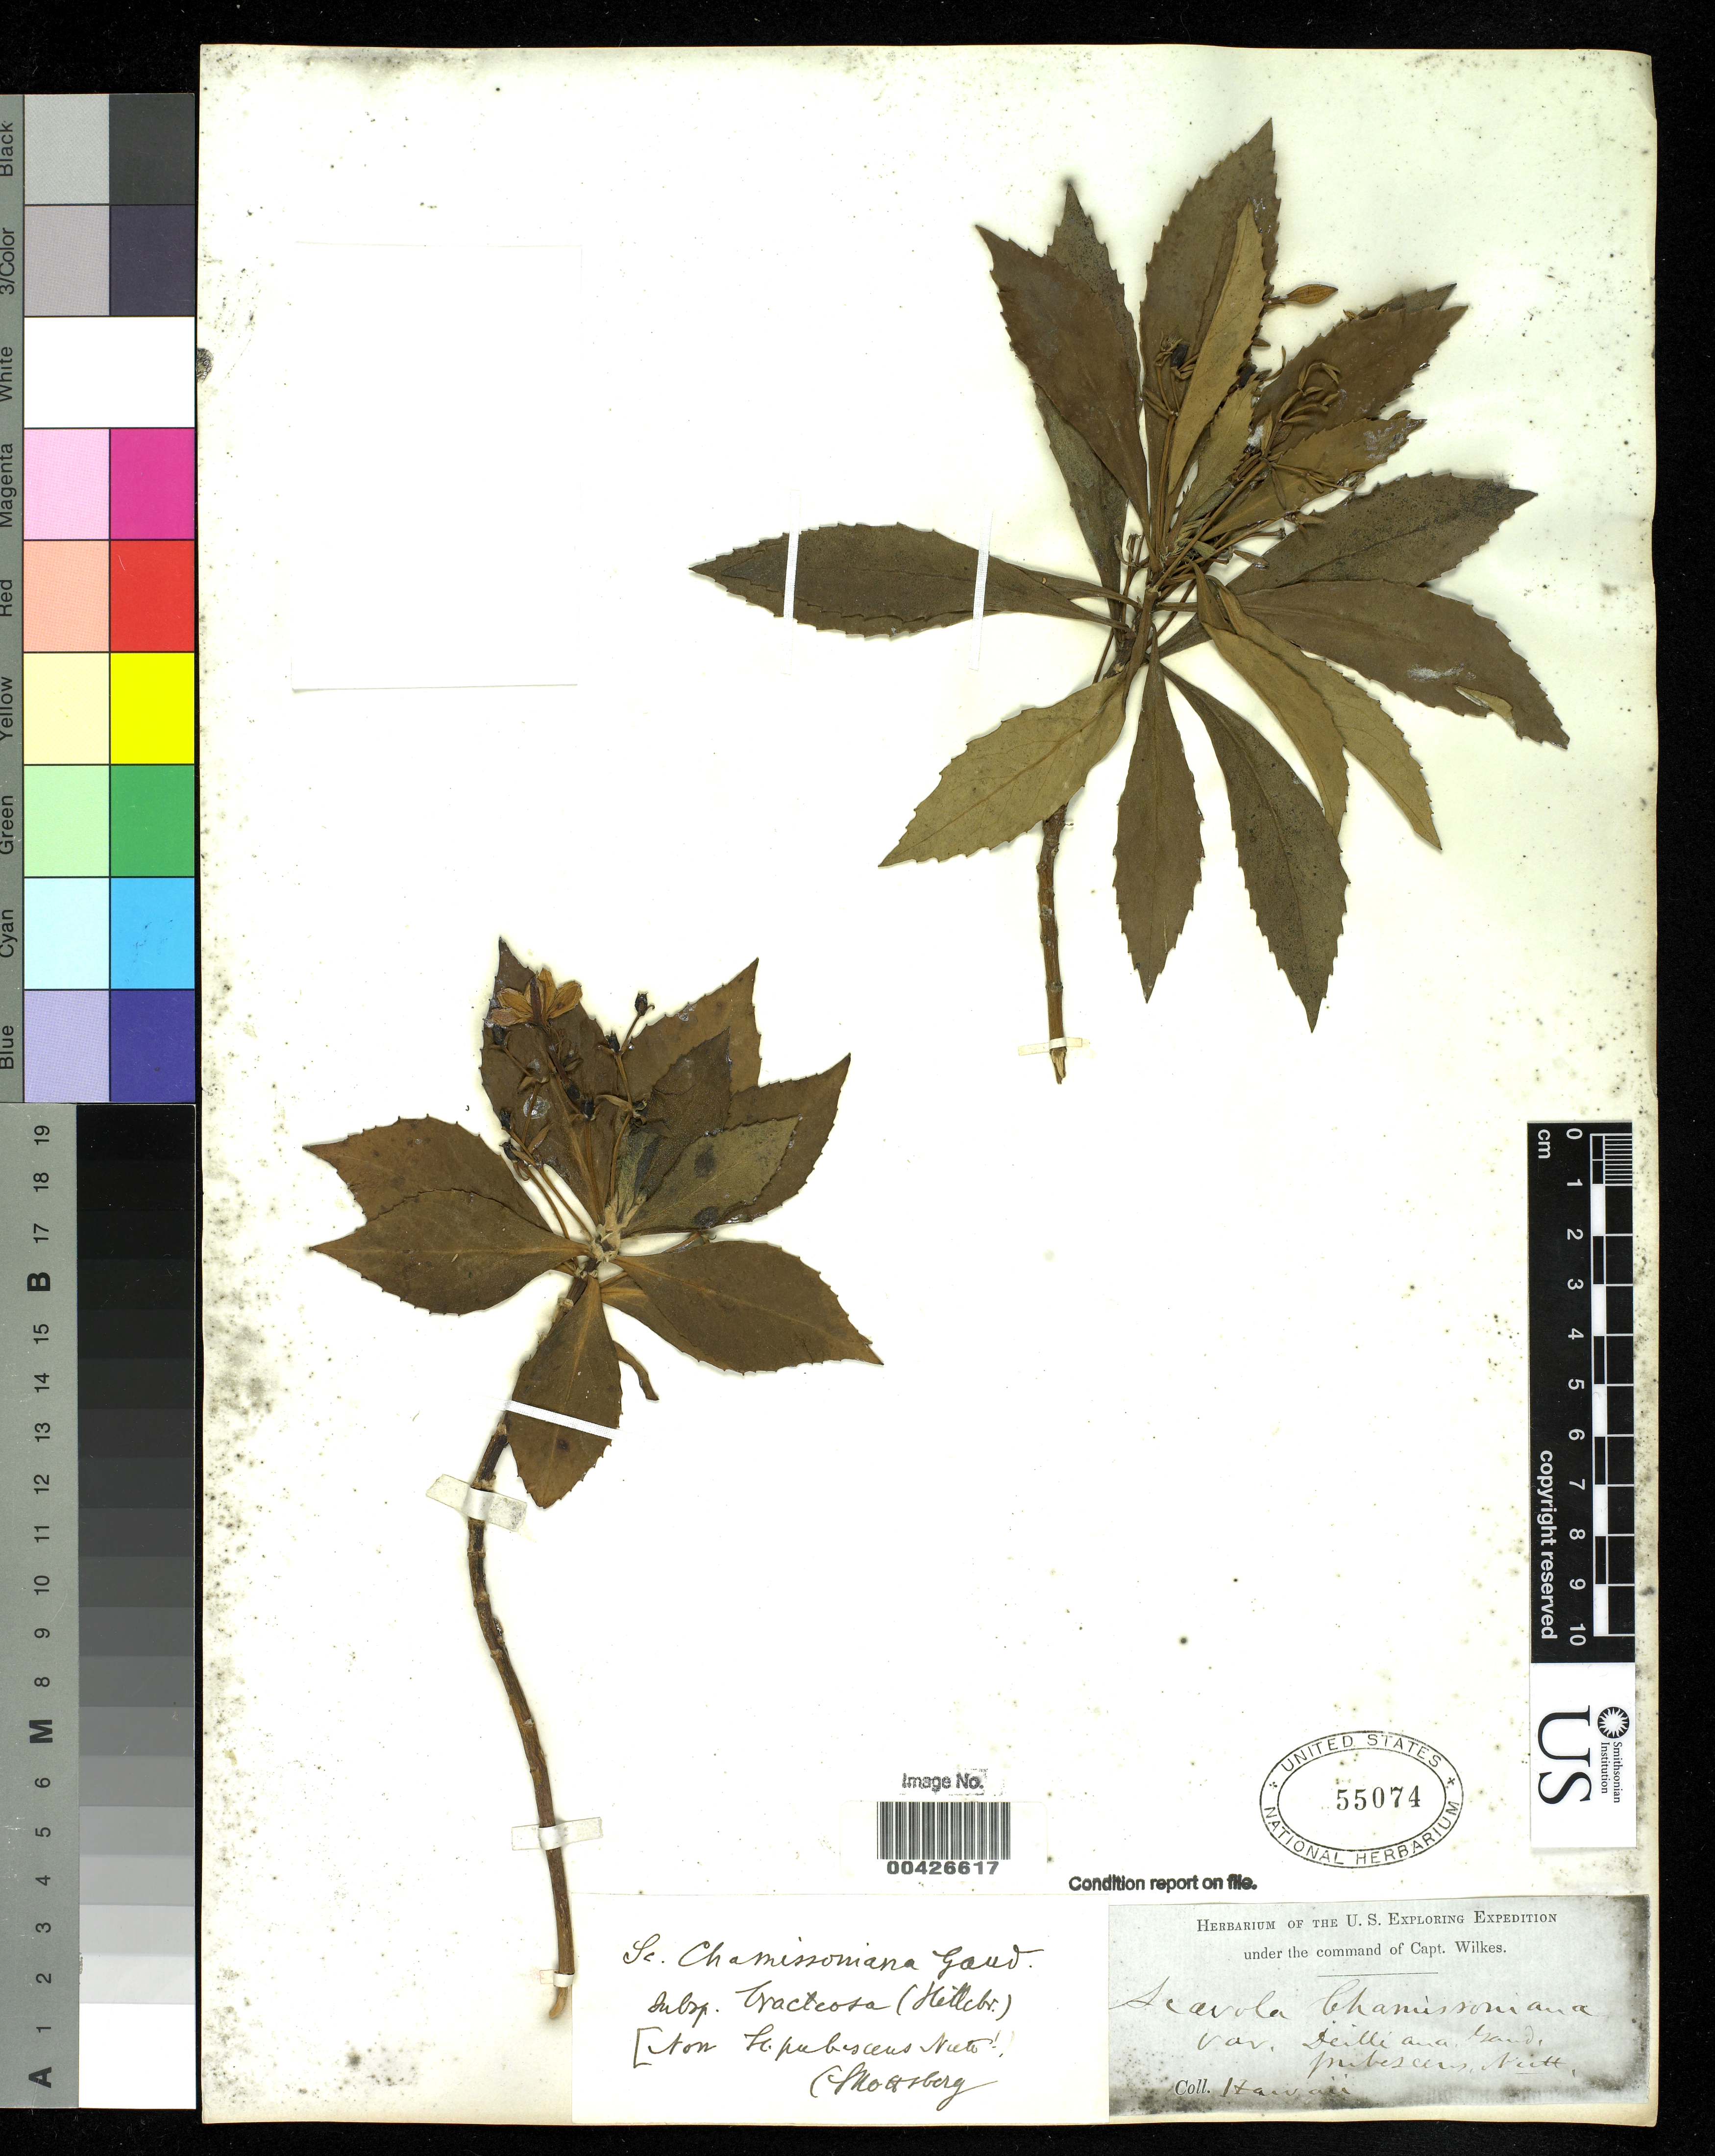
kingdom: Plantae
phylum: Tracheophyta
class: Magnoliopsida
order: Asterales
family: Goodeniaceae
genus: Scaevola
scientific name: Scaevola chamissoniana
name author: Gaudich.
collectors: Wilkes Explor. Exped.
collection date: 1838/1842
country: United States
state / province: Hawaii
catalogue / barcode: US 55074